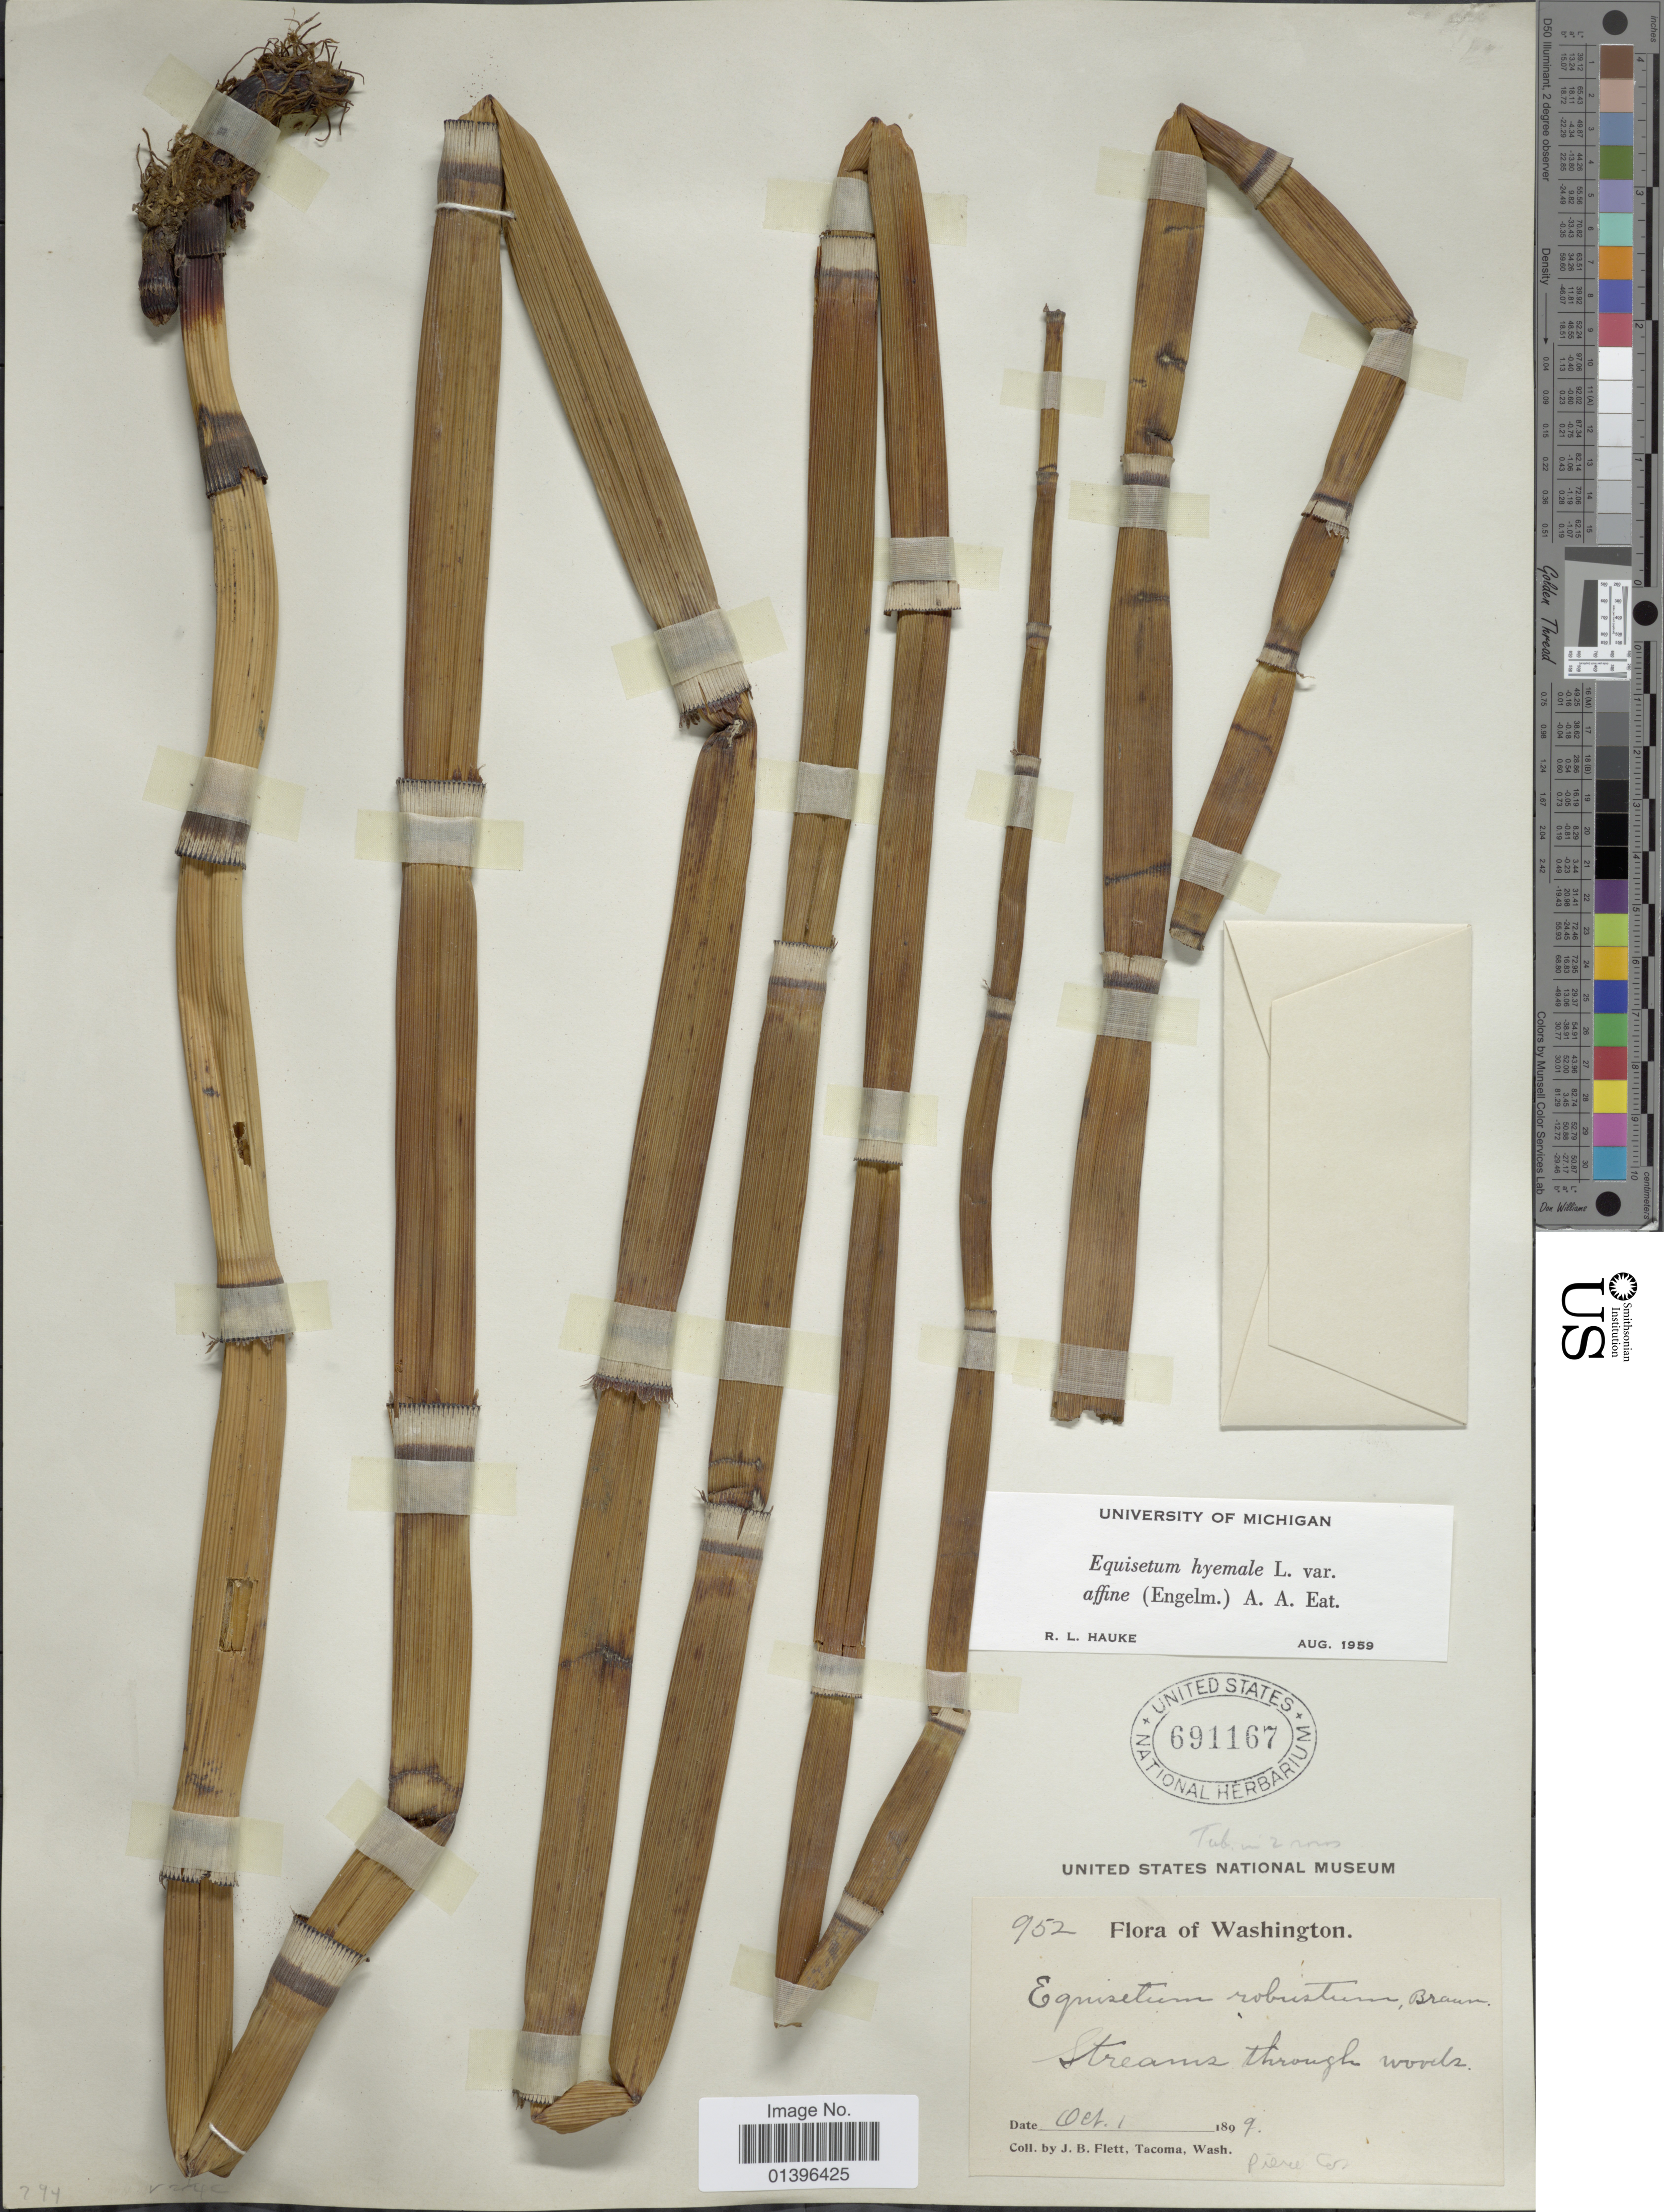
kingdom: Plantae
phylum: Tracheophyta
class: Polypodiopsida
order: Equisetales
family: Equisetaceae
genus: Equisetum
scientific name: Equisetum hyemale var. affine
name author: (Engelm.) A.A. Eaton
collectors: J. Flett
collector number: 952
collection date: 1899-10-01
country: United States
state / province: Washington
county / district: Pierce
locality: Streams through woods. Tacoma, Pierce Co.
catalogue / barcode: US 691167